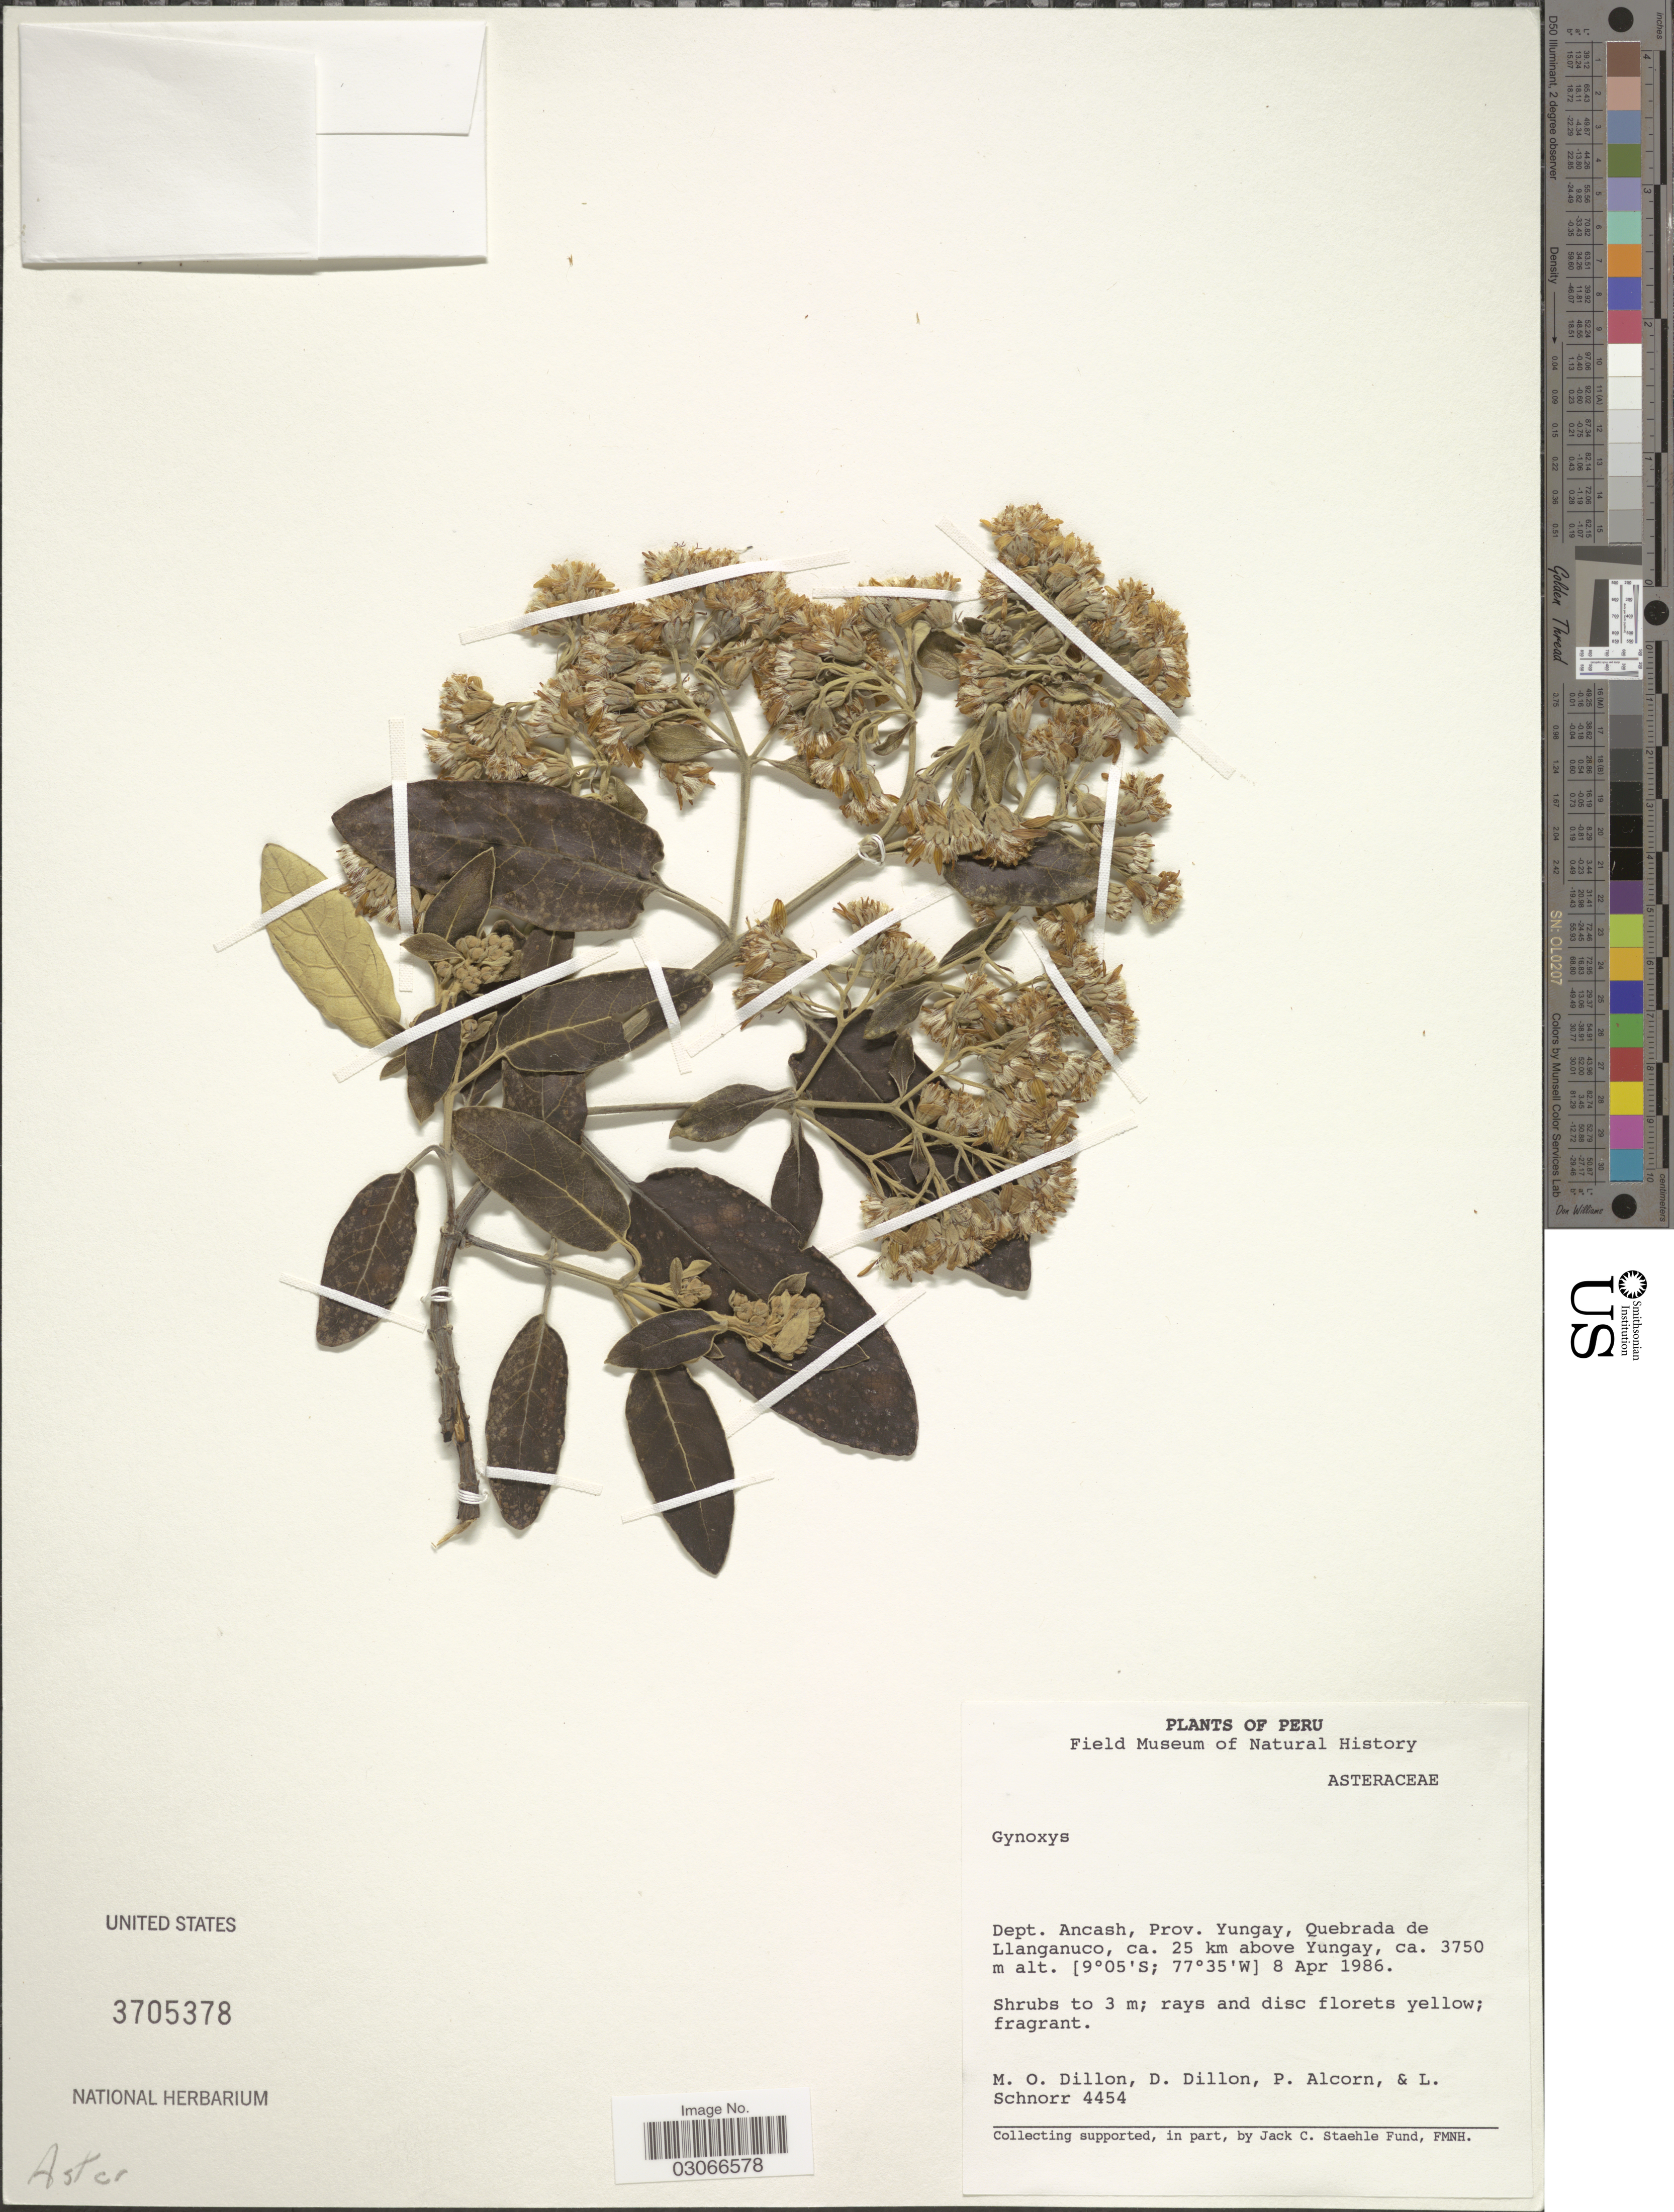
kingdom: Plantae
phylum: Tracheophyta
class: Magnoliopsida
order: Asterales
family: Asteraceae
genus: Gynoxys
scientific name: Gynoxys sp.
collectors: M. O. Dillon, D. Dillon, P. Alcorn & L. Schnorr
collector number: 4454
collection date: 1986-04-08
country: Peru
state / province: Ancash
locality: Dept. Ancash, Prov. Yungay, Quebrada de Llanganuco, ca. 25 km above Yungay.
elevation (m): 3750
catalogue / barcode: US 3705378